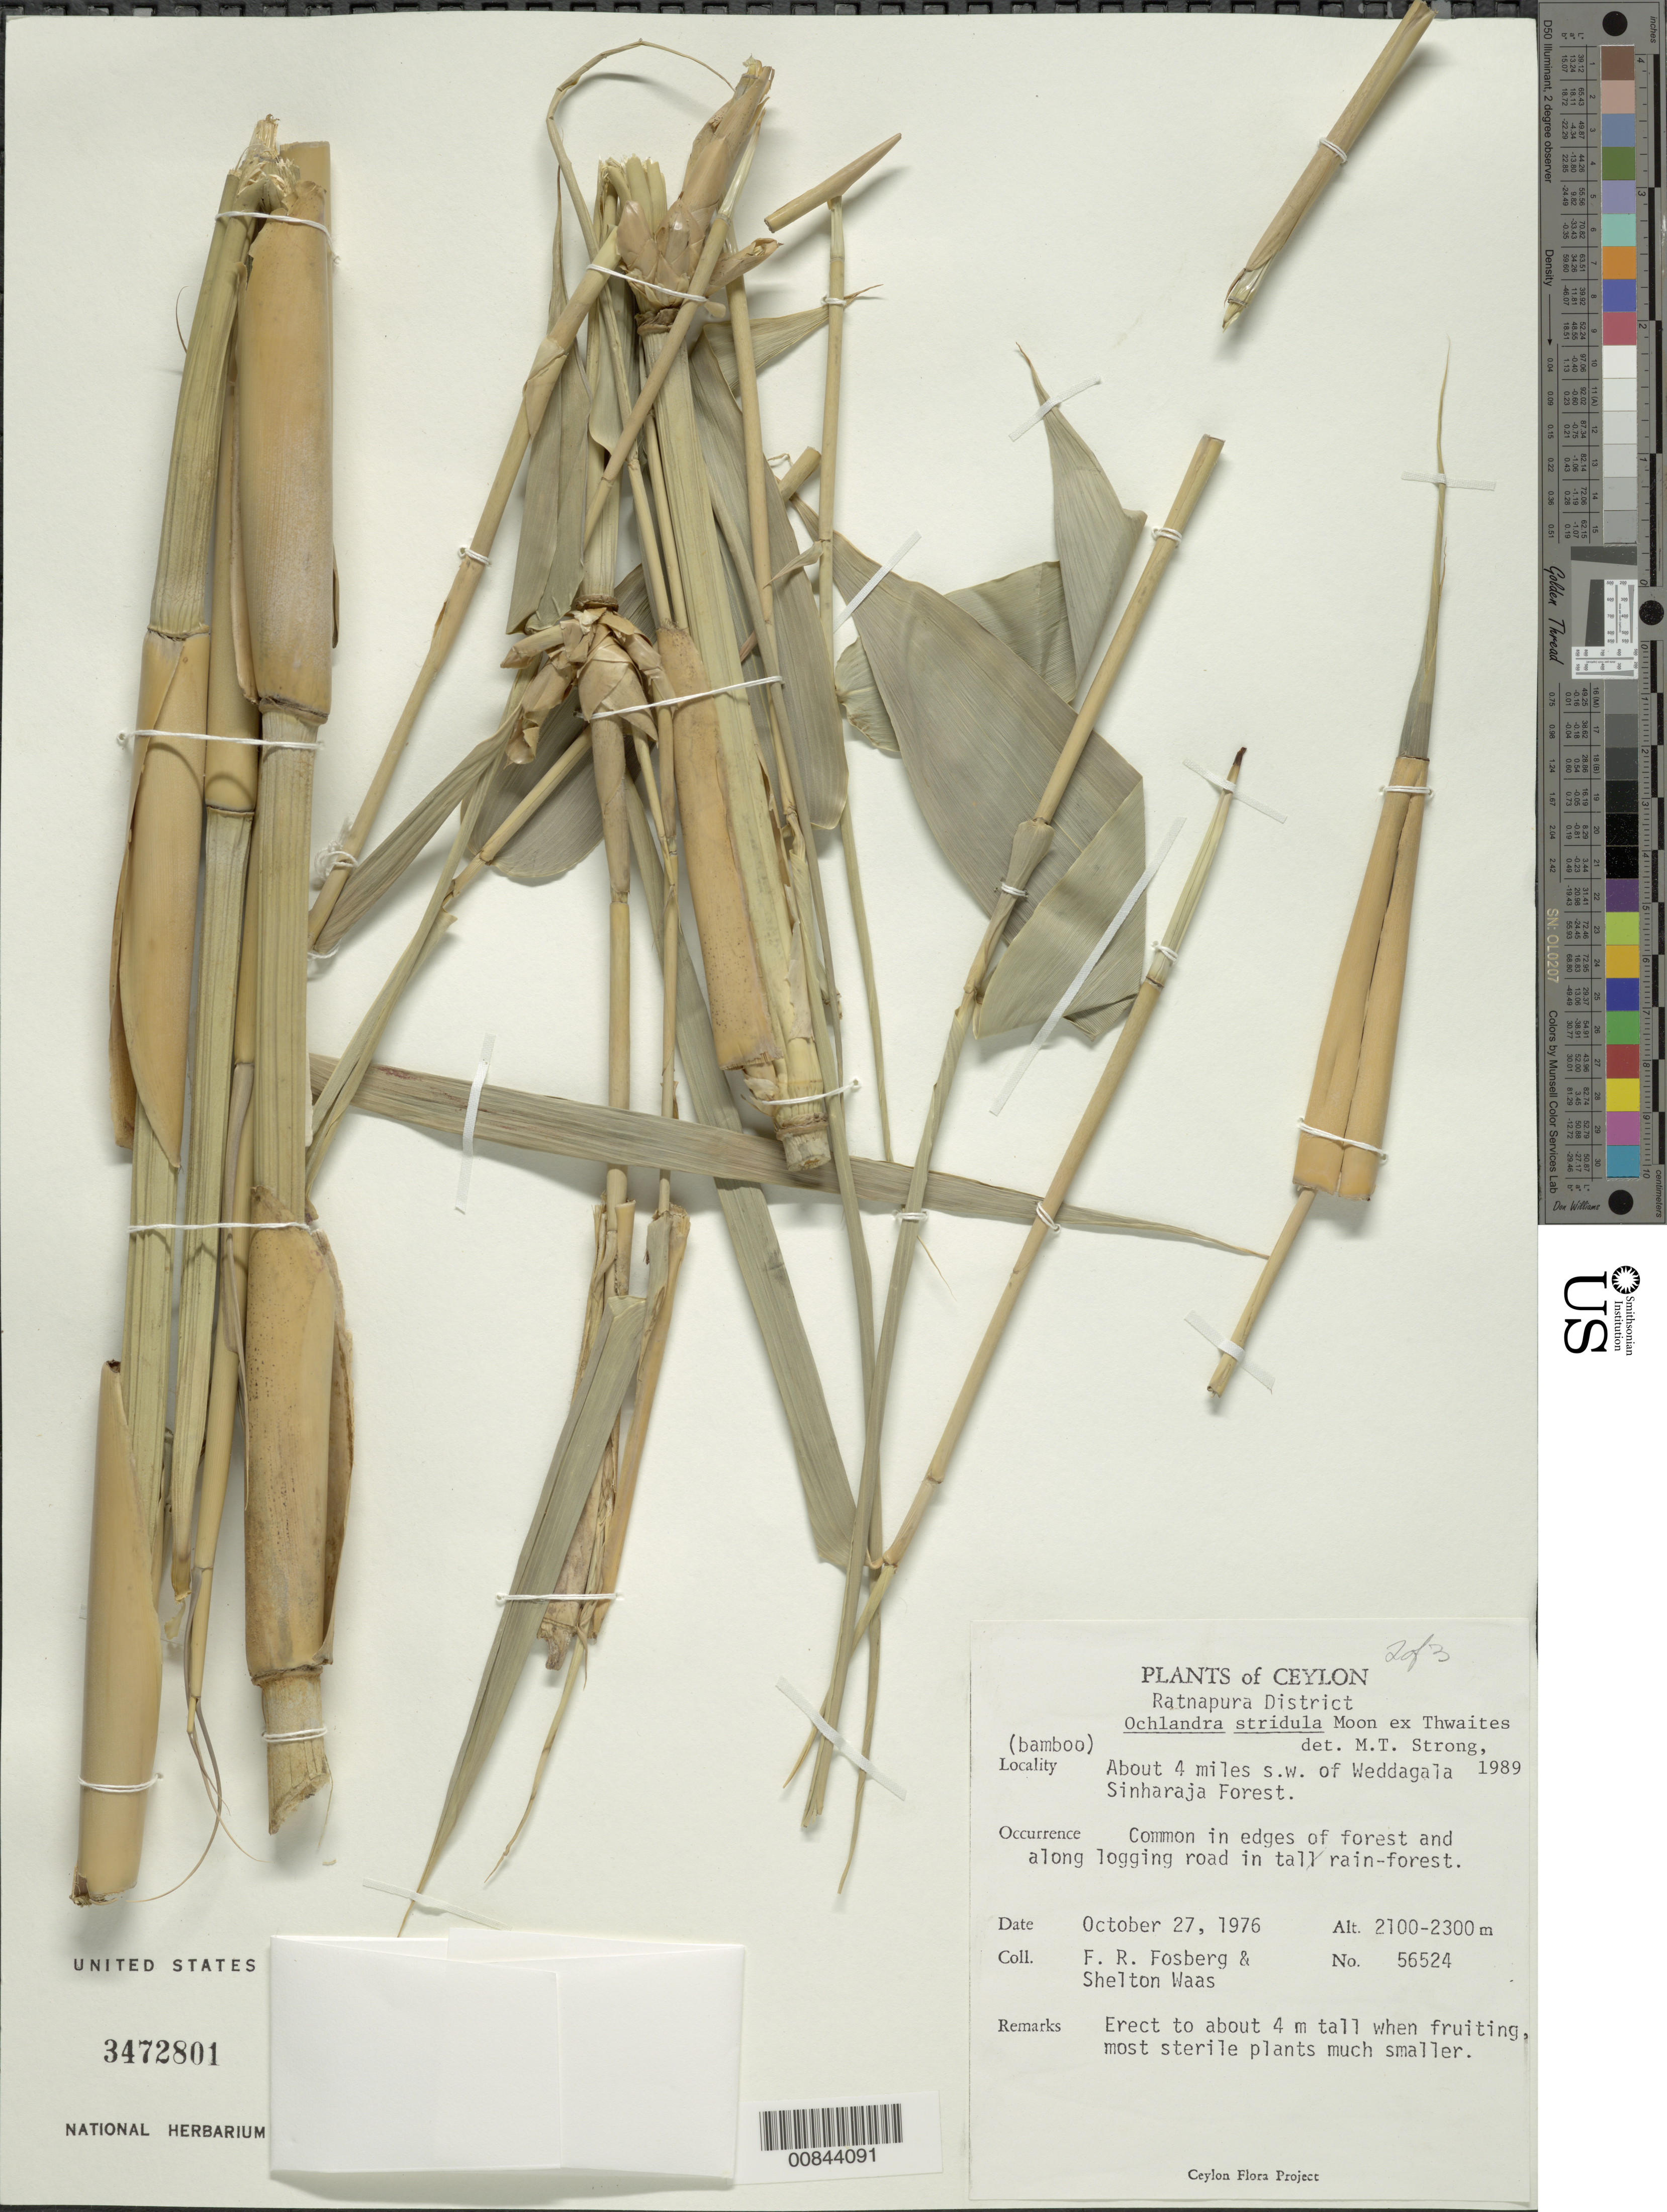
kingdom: Plantae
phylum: Tracheophyta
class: Liliopsida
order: Poales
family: Poaceae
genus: Ochlandra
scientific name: Ochlandra stridula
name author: Moon ex Thwaites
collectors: F. R. Fosberg & S. Waas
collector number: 56524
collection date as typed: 27 Oct 1976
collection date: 1976-10-27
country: Sri Lanka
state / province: Sabaragamuwa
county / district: Ratnapura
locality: About 4 mi. SW of Weddagala, Sinharaja Forest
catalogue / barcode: US 3472801